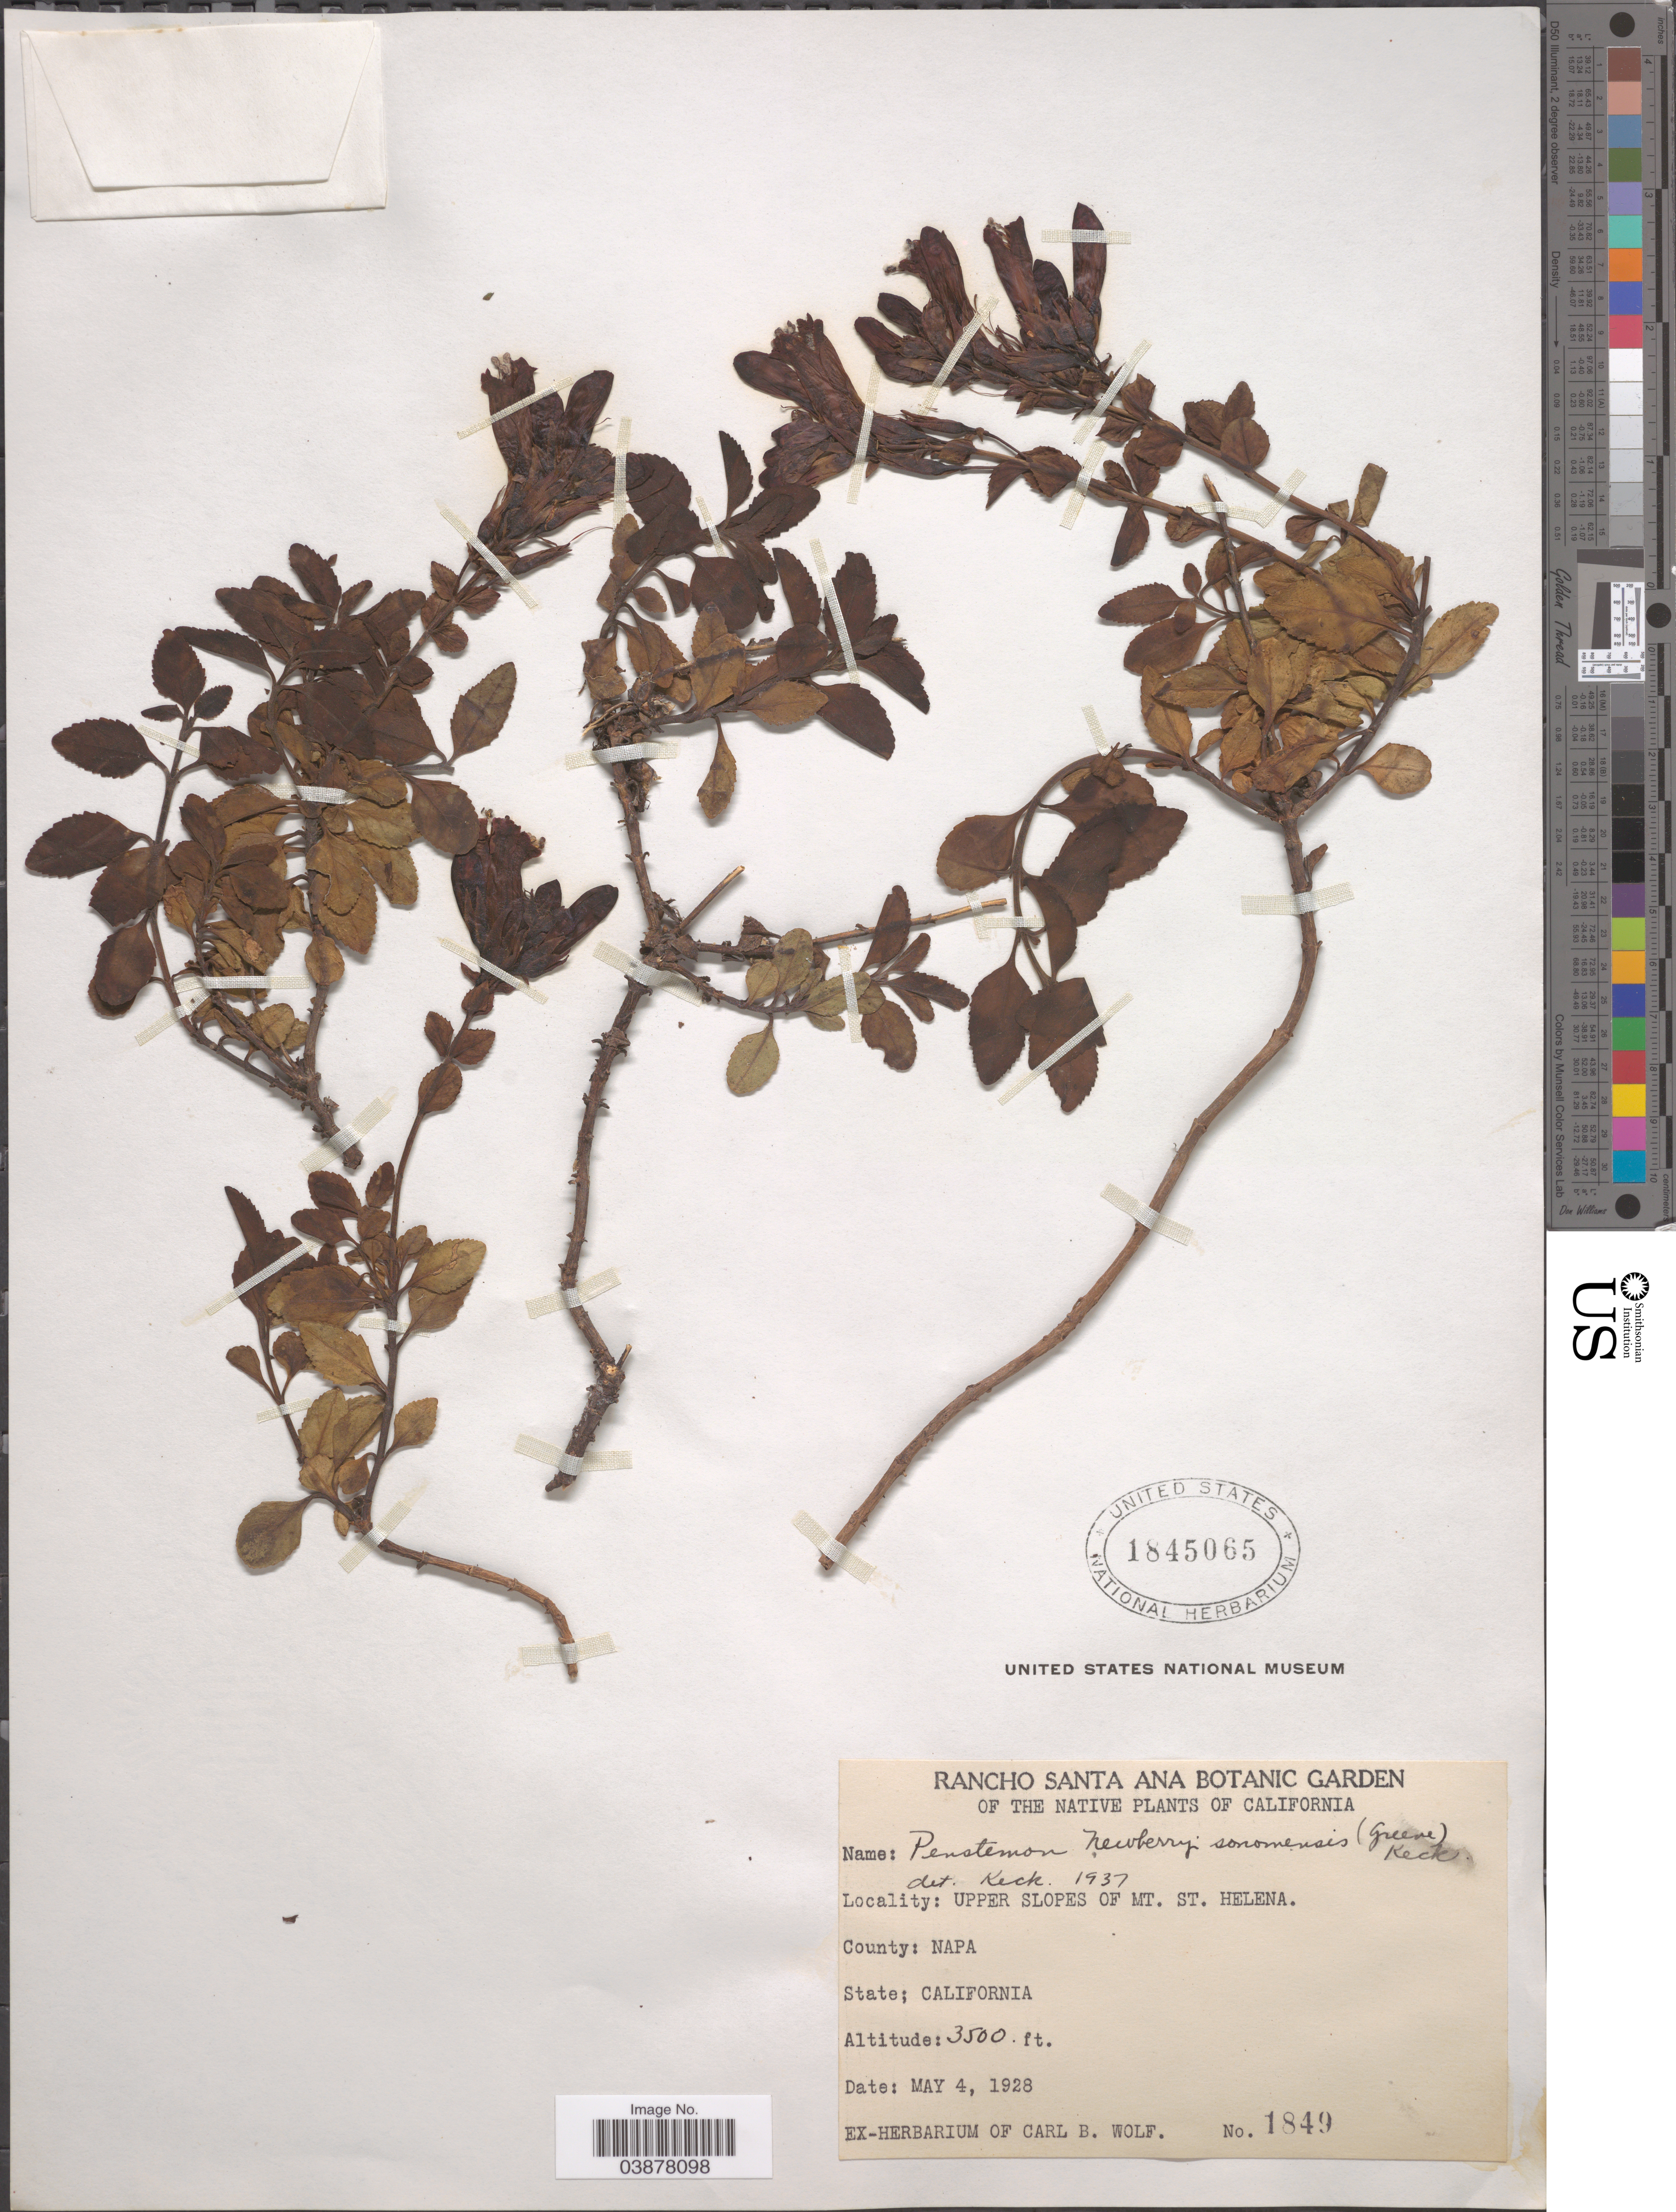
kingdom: Plantae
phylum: Tracheophyta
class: Magnoliopsida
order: Lamiales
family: Plantaginaceae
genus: Penstemon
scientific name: Penstemon sonomensis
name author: Greene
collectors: ex herb. Carl B. Wolf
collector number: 1849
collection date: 1928-05-04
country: United States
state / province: California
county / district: Napa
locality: Upper slopes of Mt. St. Helena. County: Napa.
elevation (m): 1067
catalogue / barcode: US 1845065